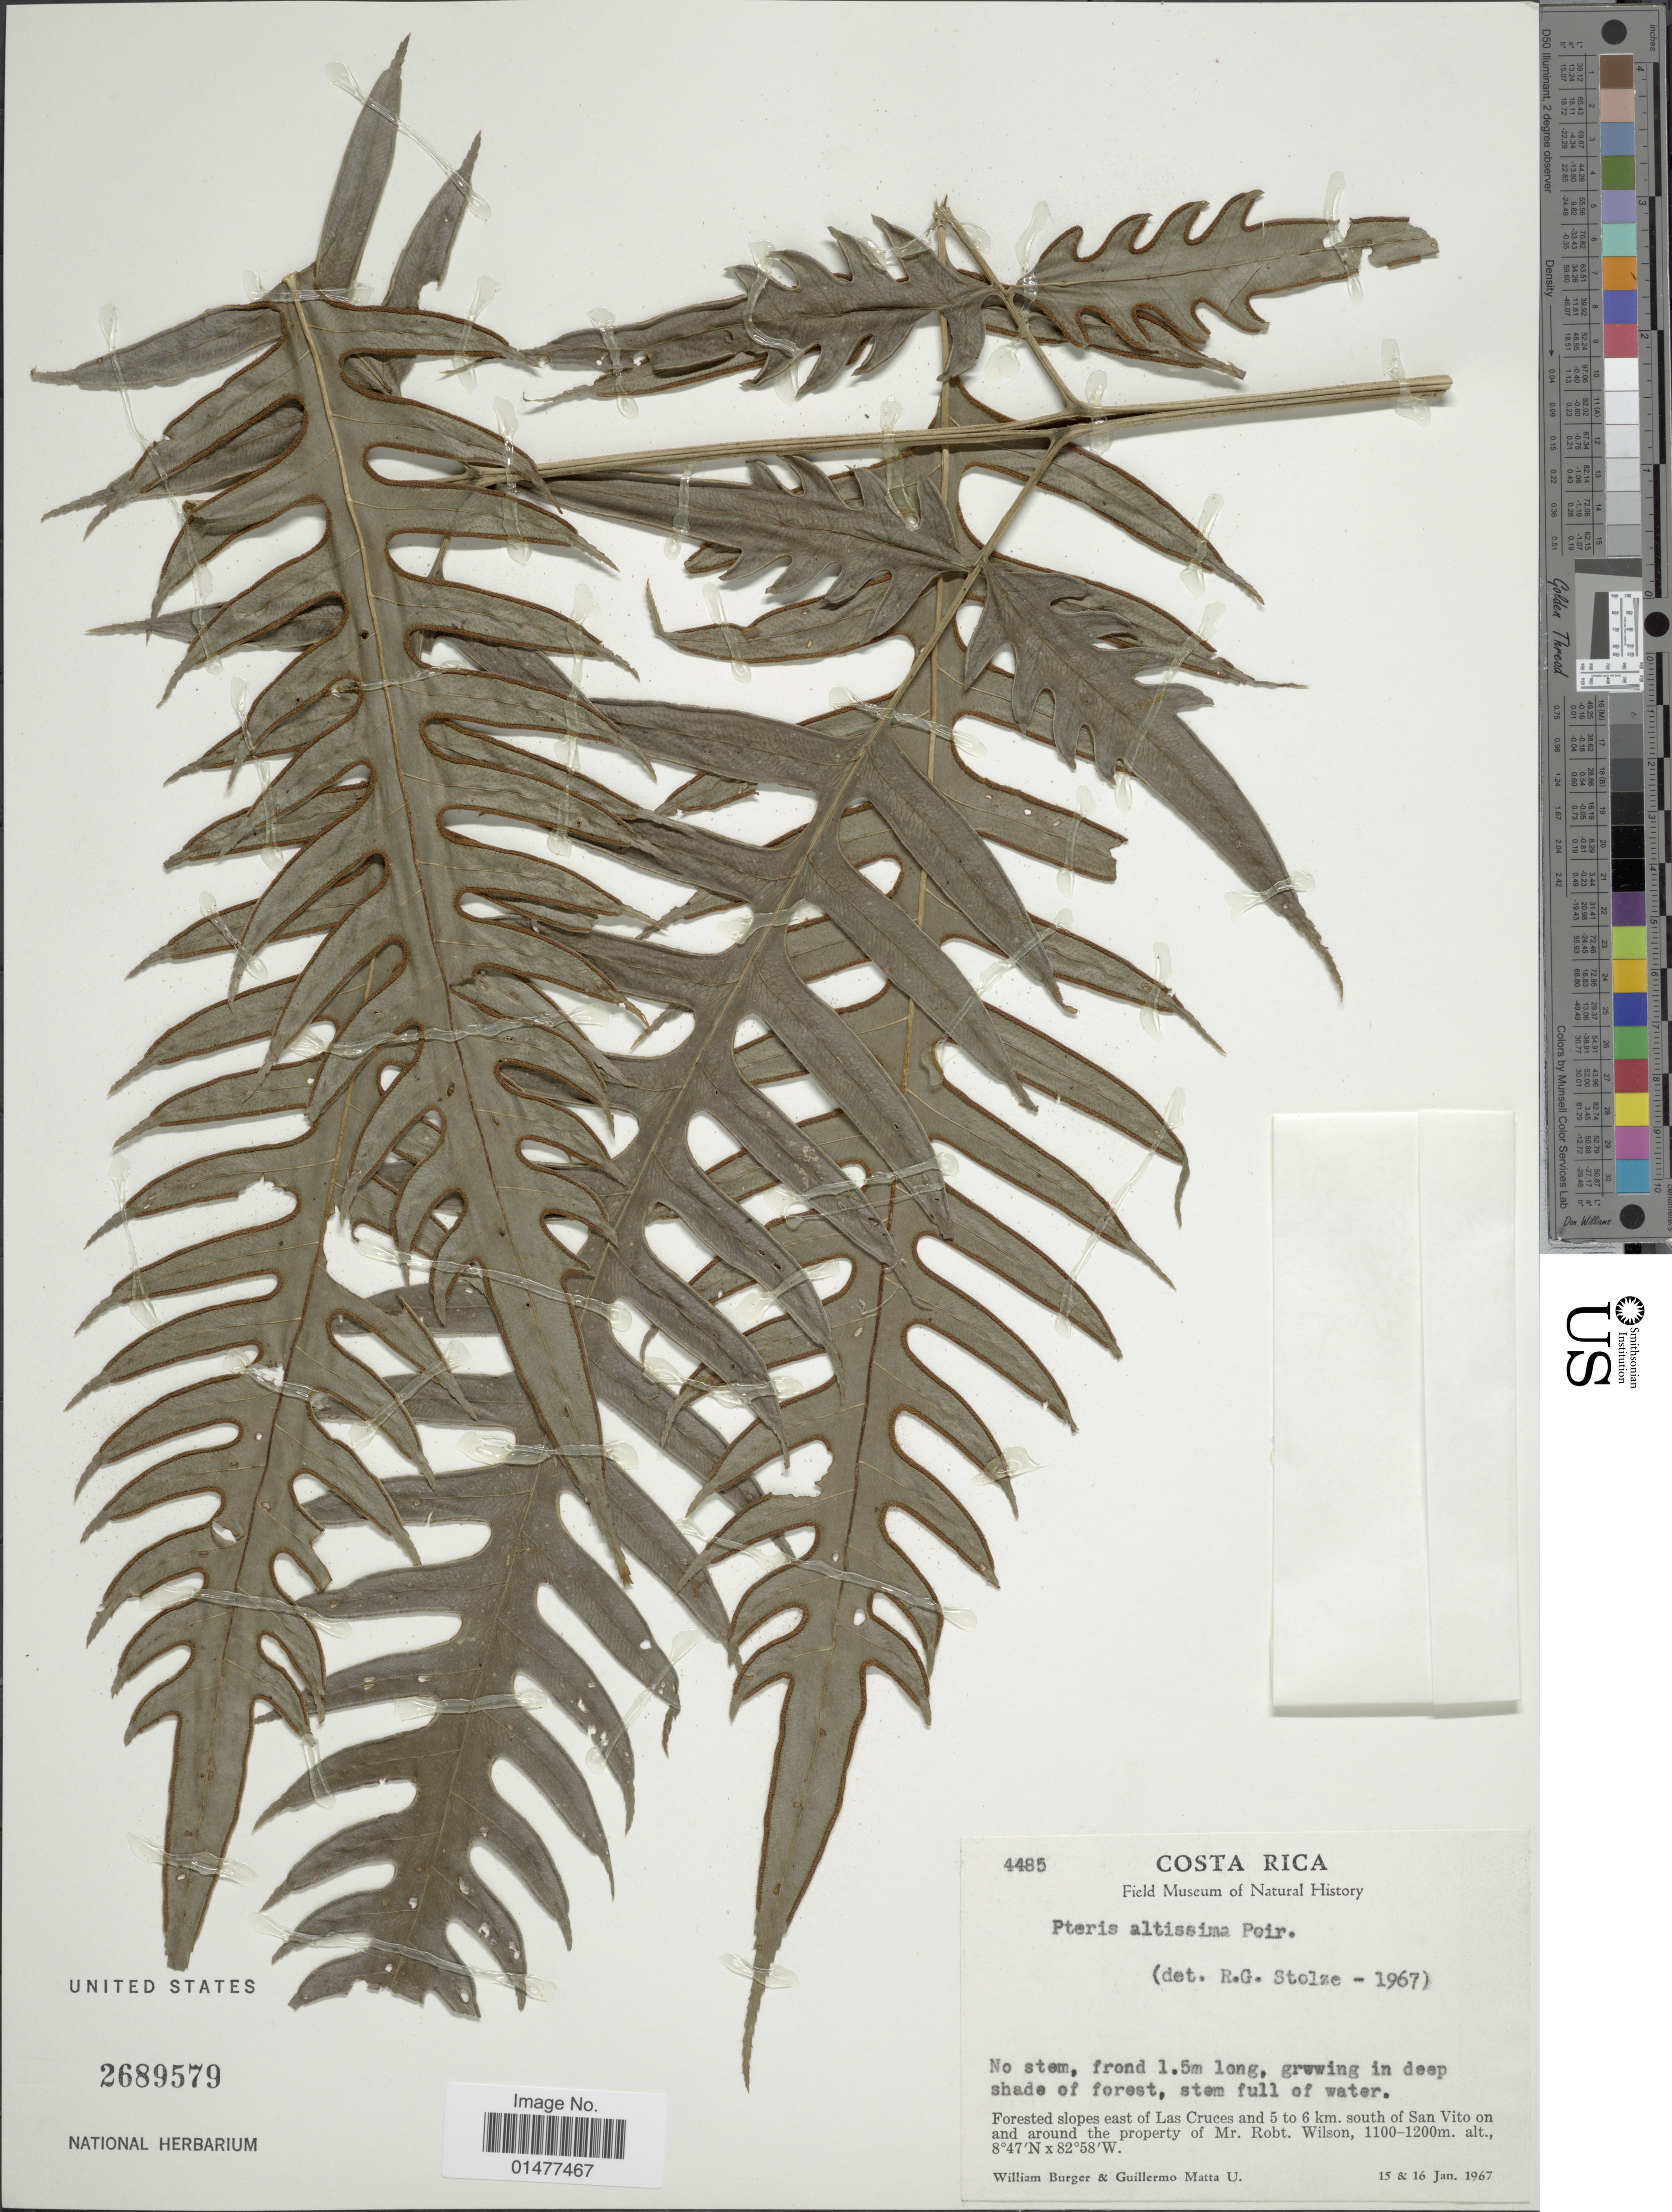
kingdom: Plantae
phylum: Tracheophyta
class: Polypodiopsida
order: Polypodiales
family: Pteridaceae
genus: Pteris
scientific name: Pteris altissima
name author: Poir.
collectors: W. Burger & G. Matta U.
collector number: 4485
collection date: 1967-01-15/1967-01-16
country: Costa Rica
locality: Forested slopes east of Las Cruces and 5 to 6 km. south ofSan Vito on and around the property of Mr. Robt. Wilson.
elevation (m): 1100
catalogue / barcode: US 2689579